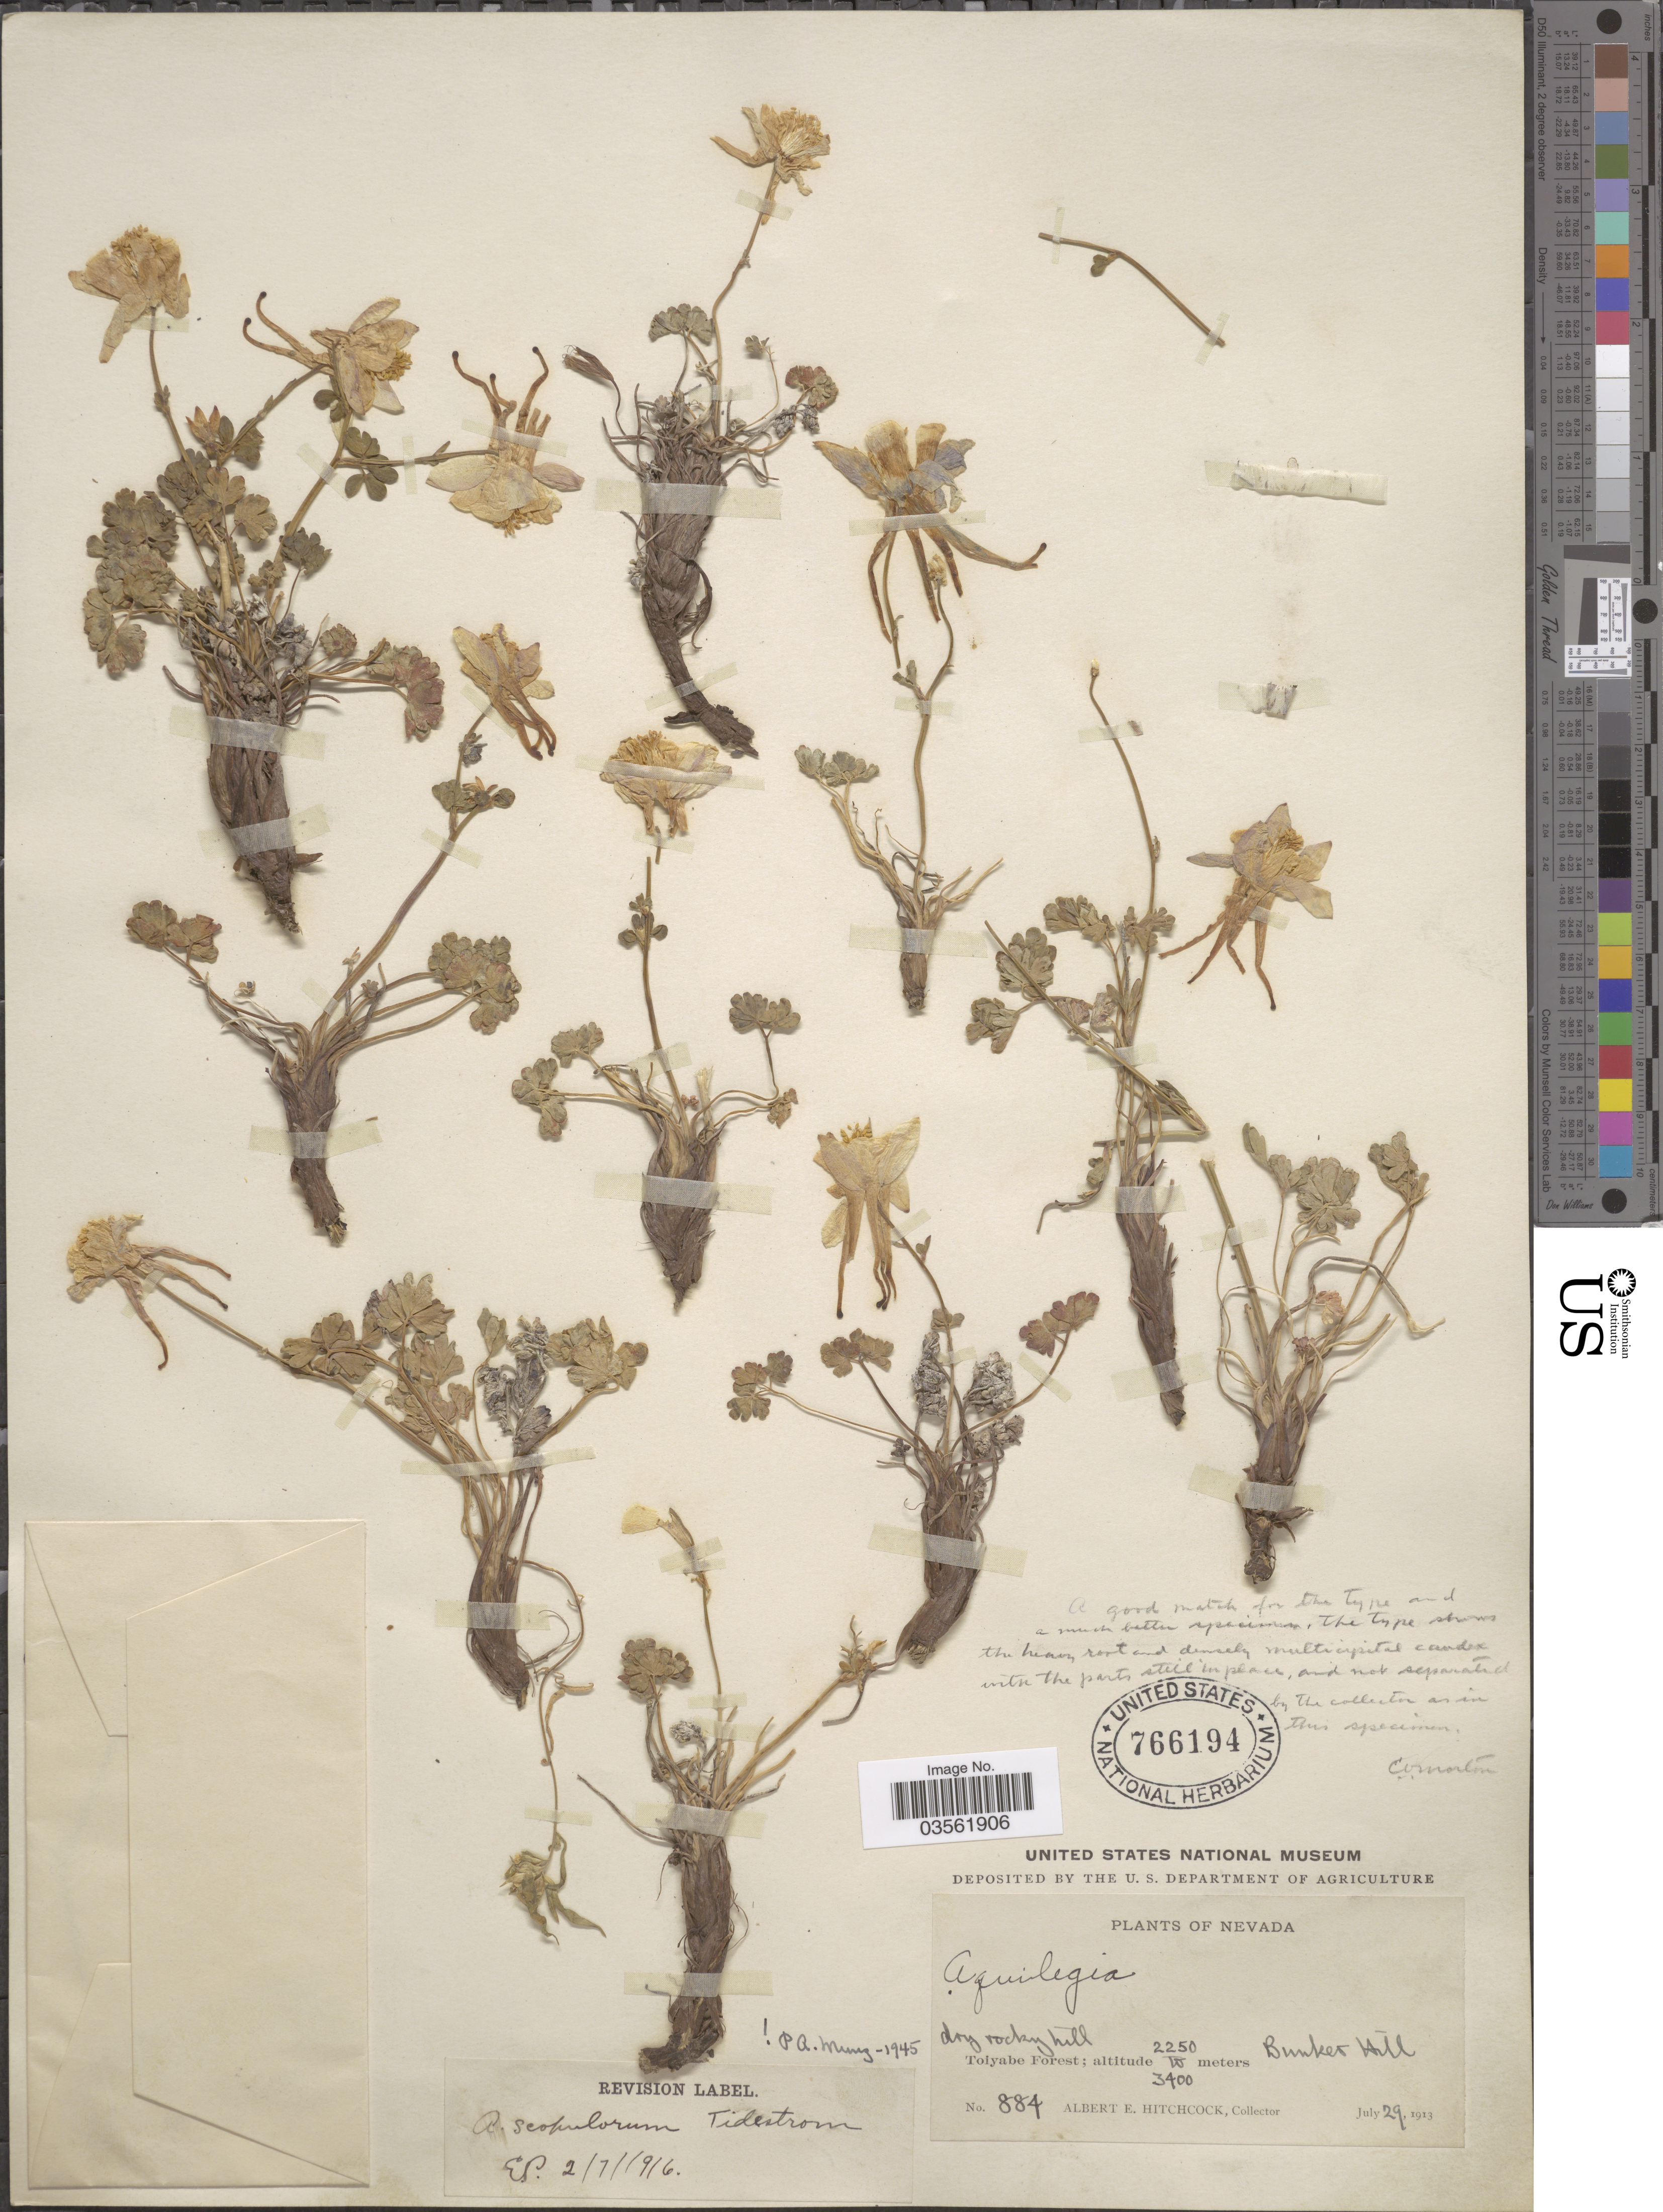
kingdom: Plantae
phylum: Tracheophyta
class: Magnoliopsida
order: Ranunculales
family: Ranunculaceae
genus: Aquilegia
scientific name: Aquilegia scopulorum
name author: Tidestr.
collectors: A. Hitchcock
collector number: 884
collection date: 1913-07-29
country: United States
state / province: Nevada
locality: Toiyabe Forest. Bunker Hill.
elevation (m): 2250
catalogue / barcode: US 766194